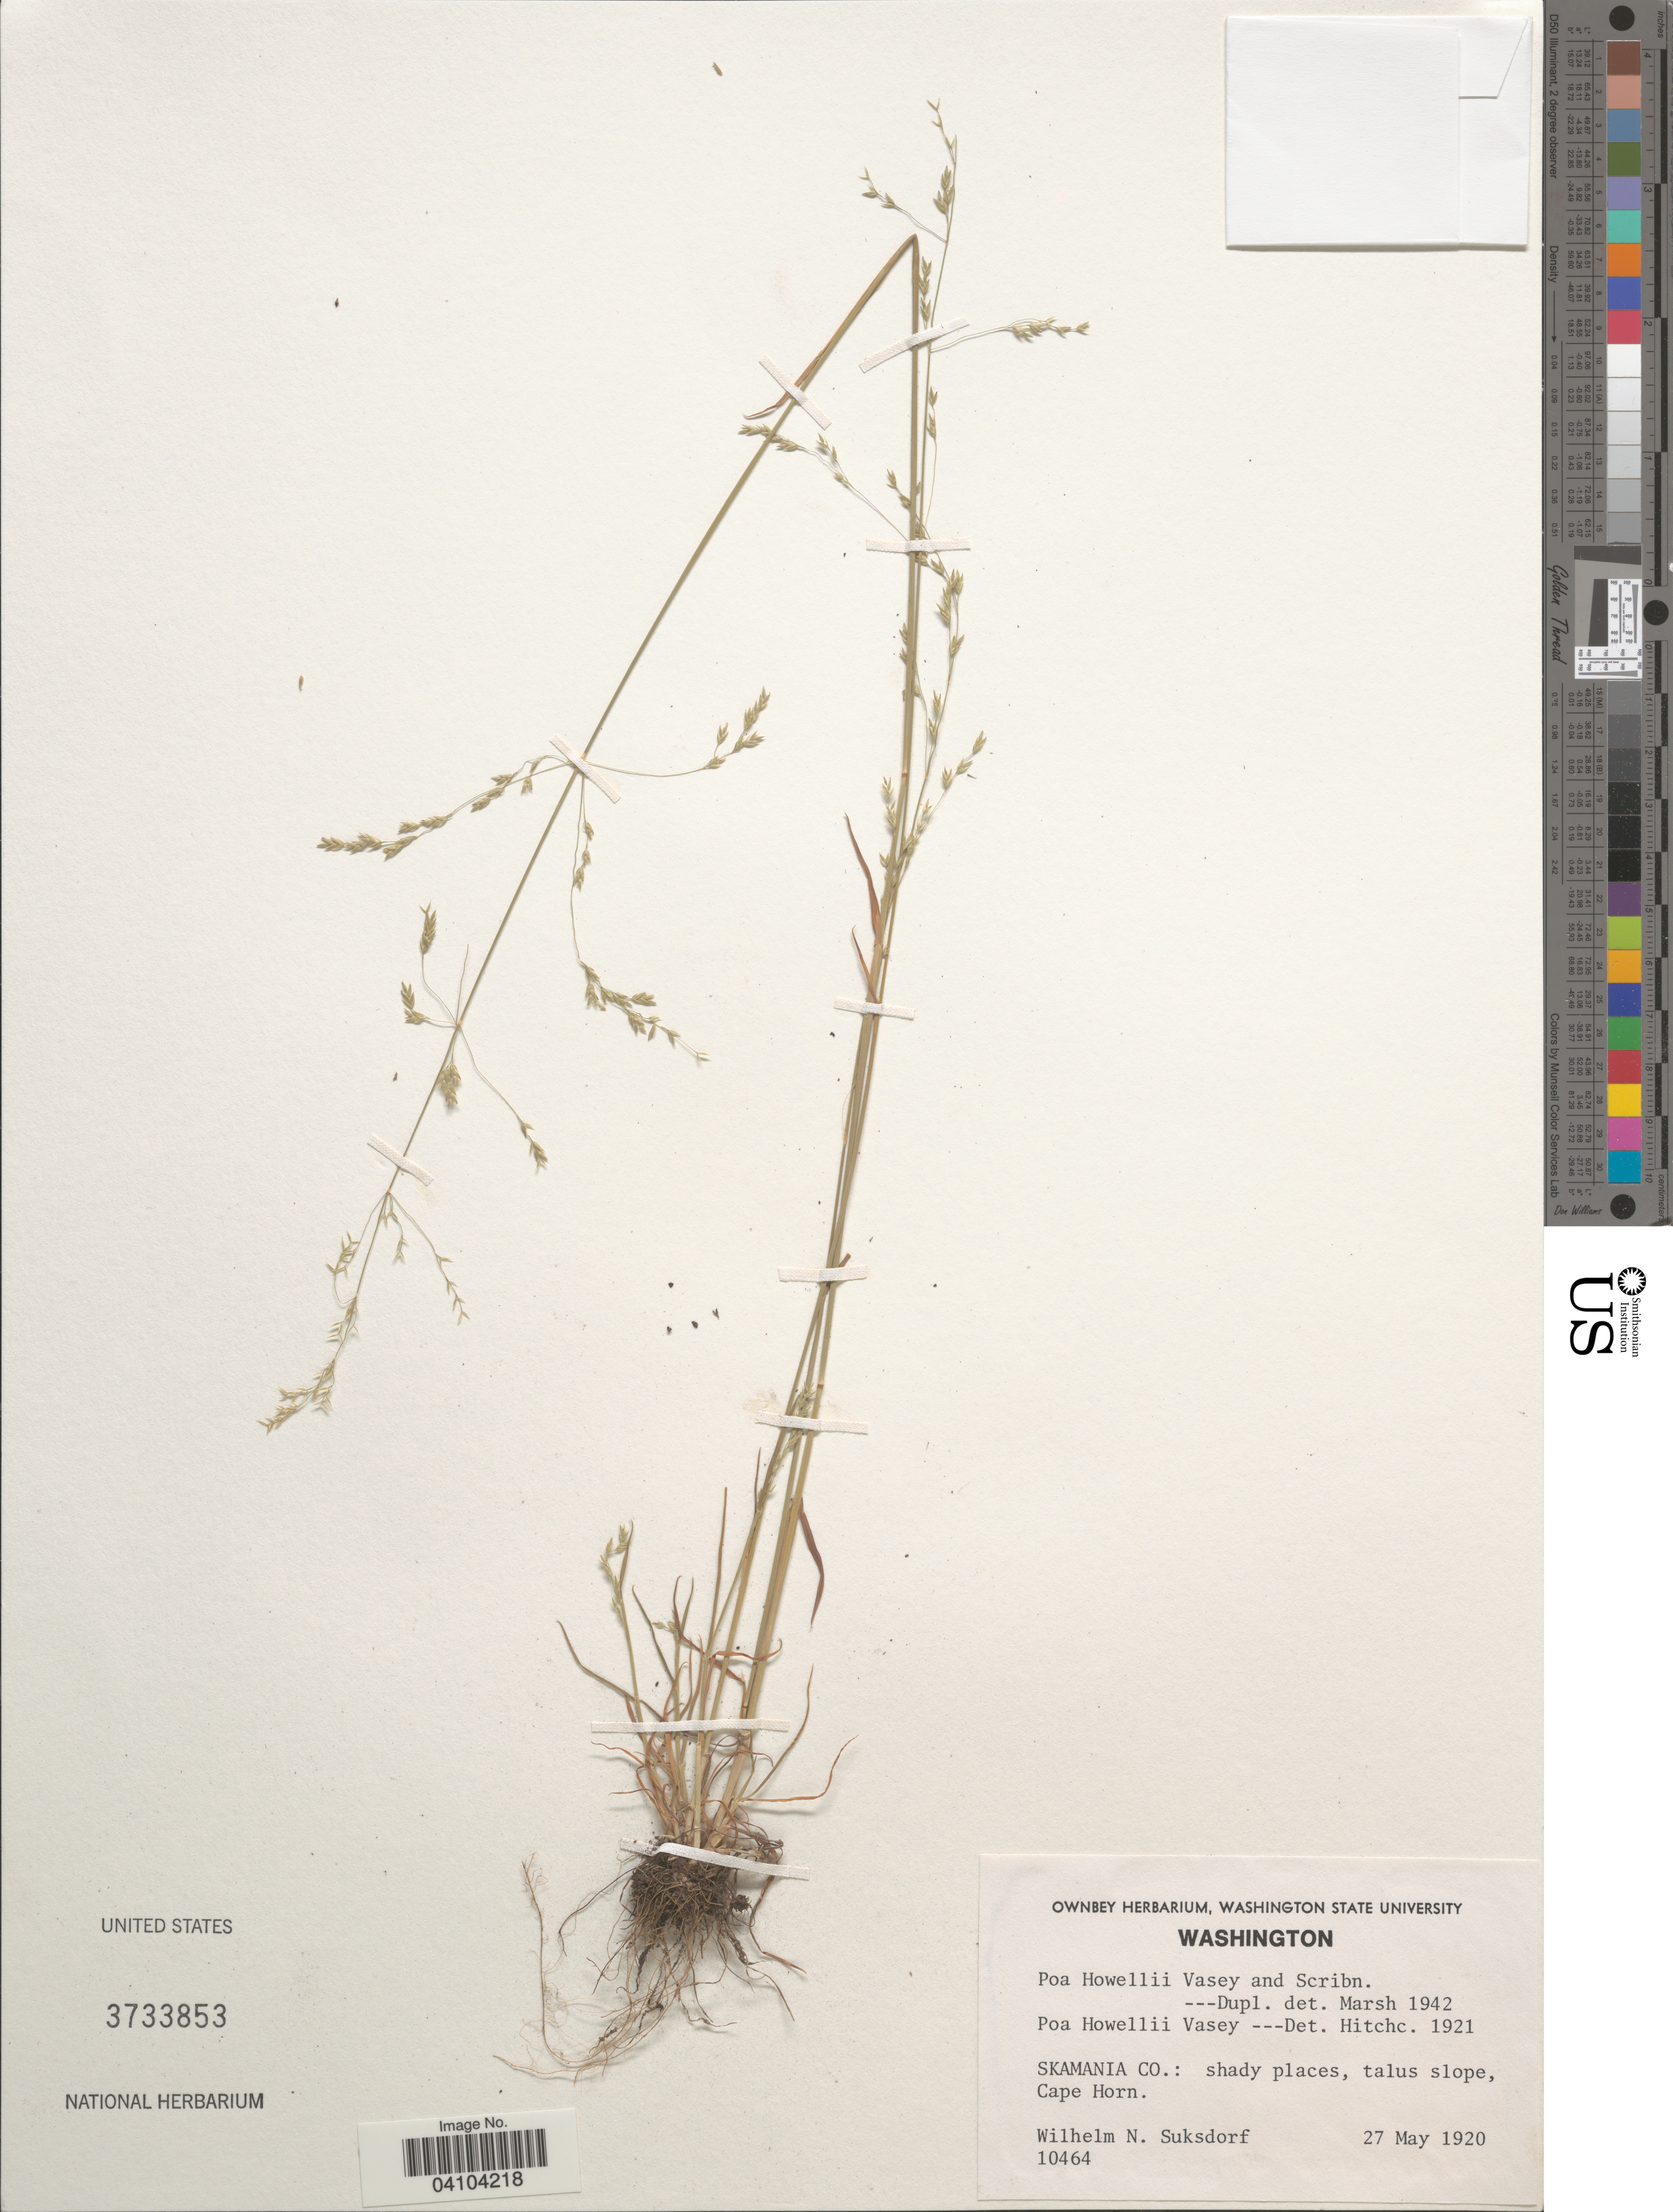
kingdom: Plantae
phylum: Tracheophyta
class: Liliopsida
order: Poales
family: Poaceae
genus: Poa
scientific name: Poa howellii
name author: Vasey & Scribn.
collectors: W. N. Suksdorf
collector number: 10464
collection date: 1920-05-27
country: United States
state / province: Washington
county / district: Skamania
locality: Skamania Co.: shady places, talus slope, Cape Horn.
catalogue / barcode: US 3733853